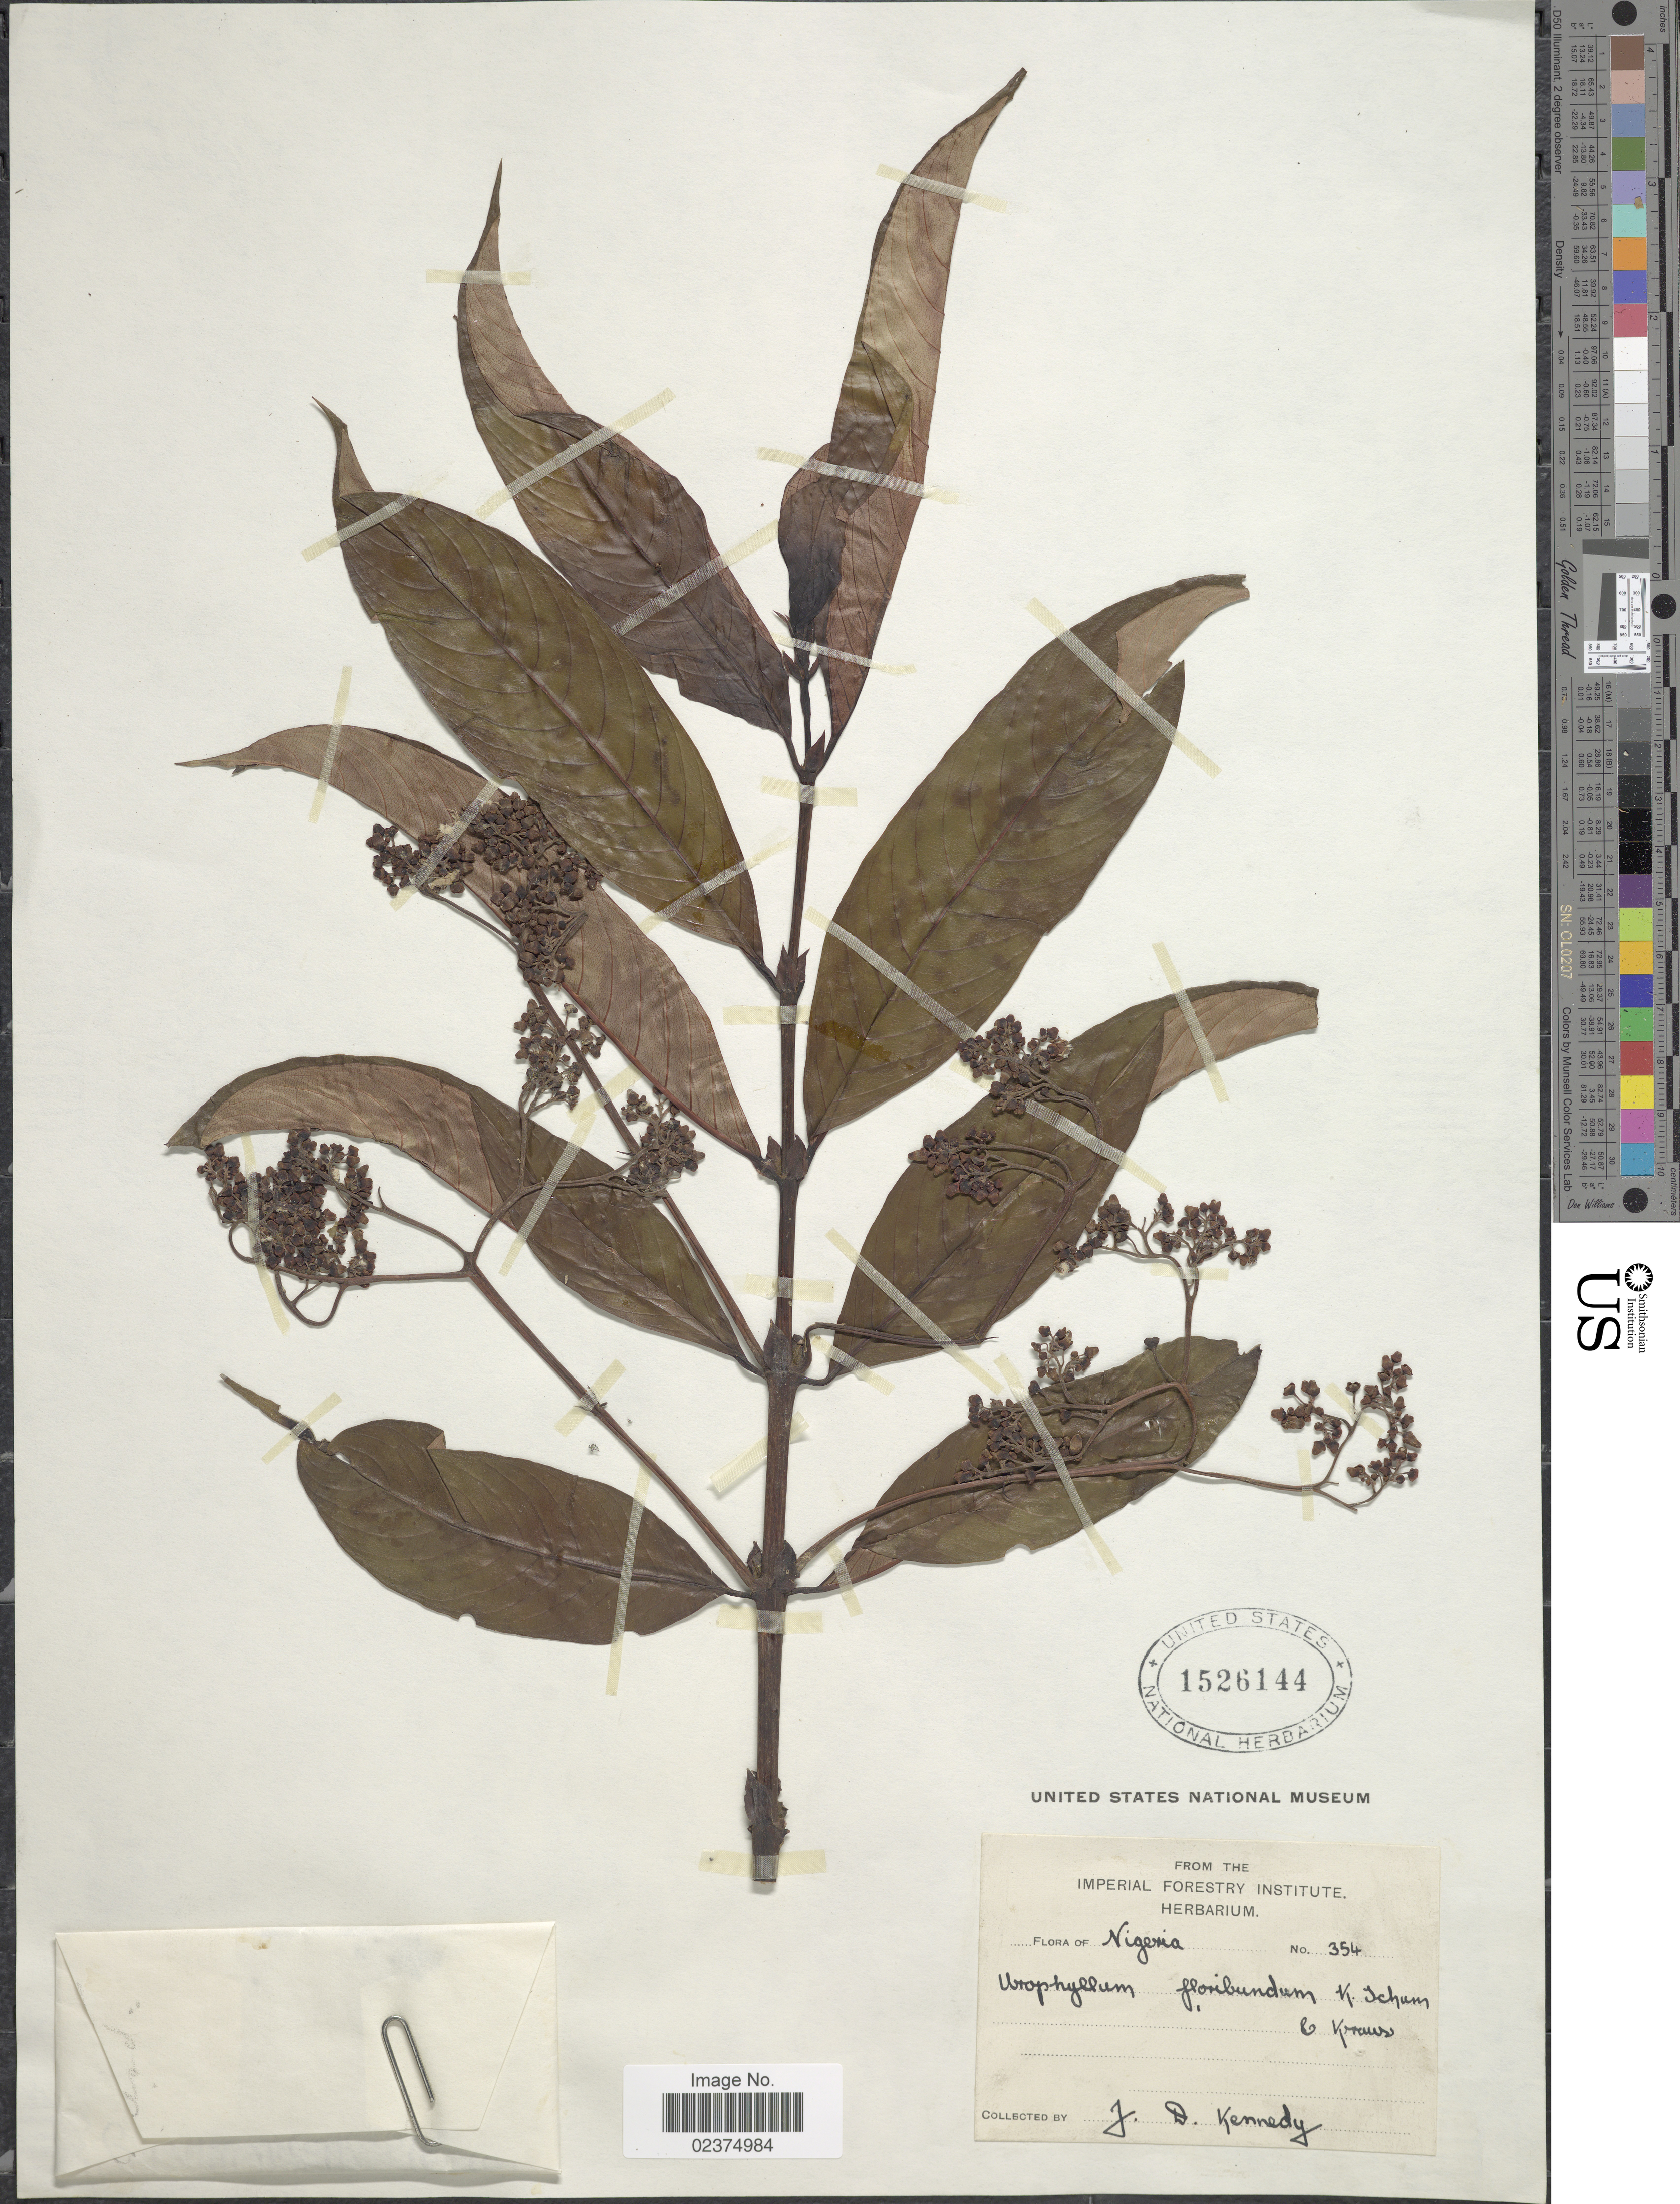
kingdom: Plantae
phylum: Tracheophyta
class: Magnoliopsida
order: Gentianales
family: Rubiaceae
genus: Pauridiantha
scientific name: Pauridiantha floribunda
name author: (K. Schum. & K. Krause) Bremek.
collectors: J. D. Kennedy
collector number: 354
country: Nigeria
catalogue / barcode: US 1526144